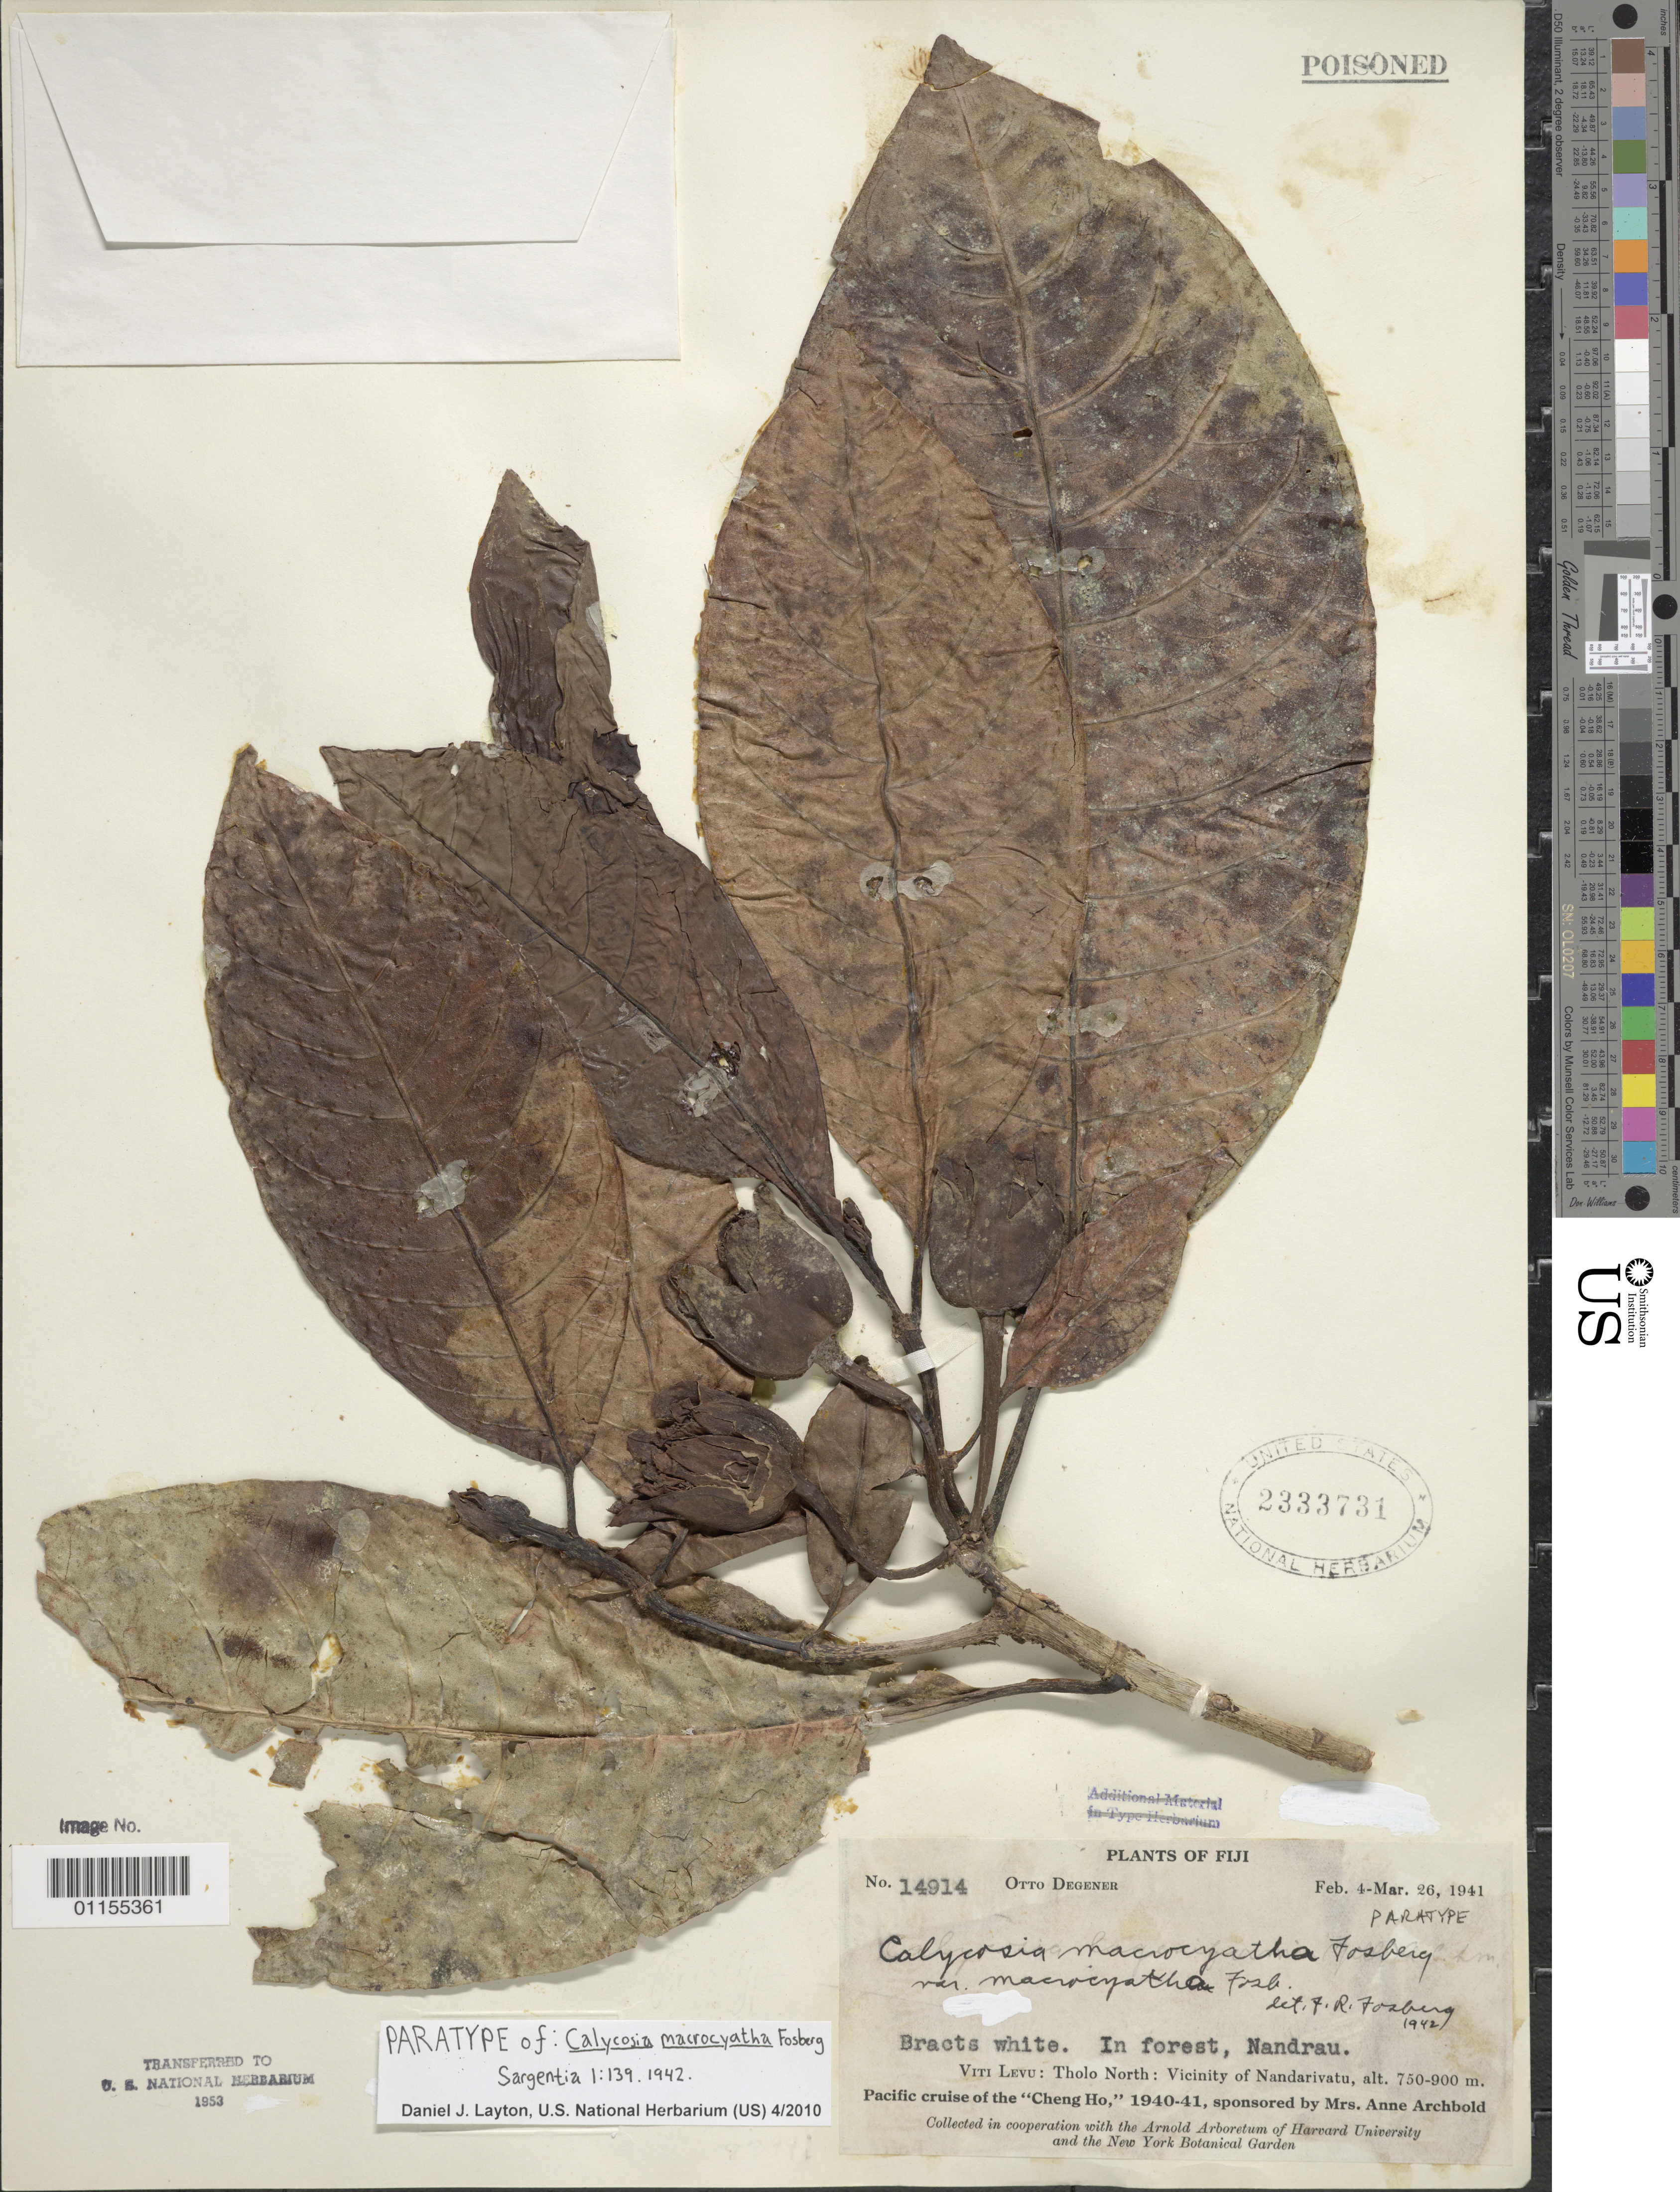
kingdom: Plantae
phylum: Tracheophyta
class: Magnoliopsida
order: Gentianales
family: Rubiaceae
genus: Calycosia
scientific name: Calycosia macrocyathea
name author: Fosberg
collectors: O. Degener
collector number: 14914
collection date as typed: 04 Feb 1941 to 26 Mar 1941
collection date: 1941-02-04/1941-03-26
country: Fiji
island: Viti Levu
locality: Tholo North, vicinity of Nandarivatu.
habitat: In forest.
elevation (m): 750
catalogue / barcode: US 2333731